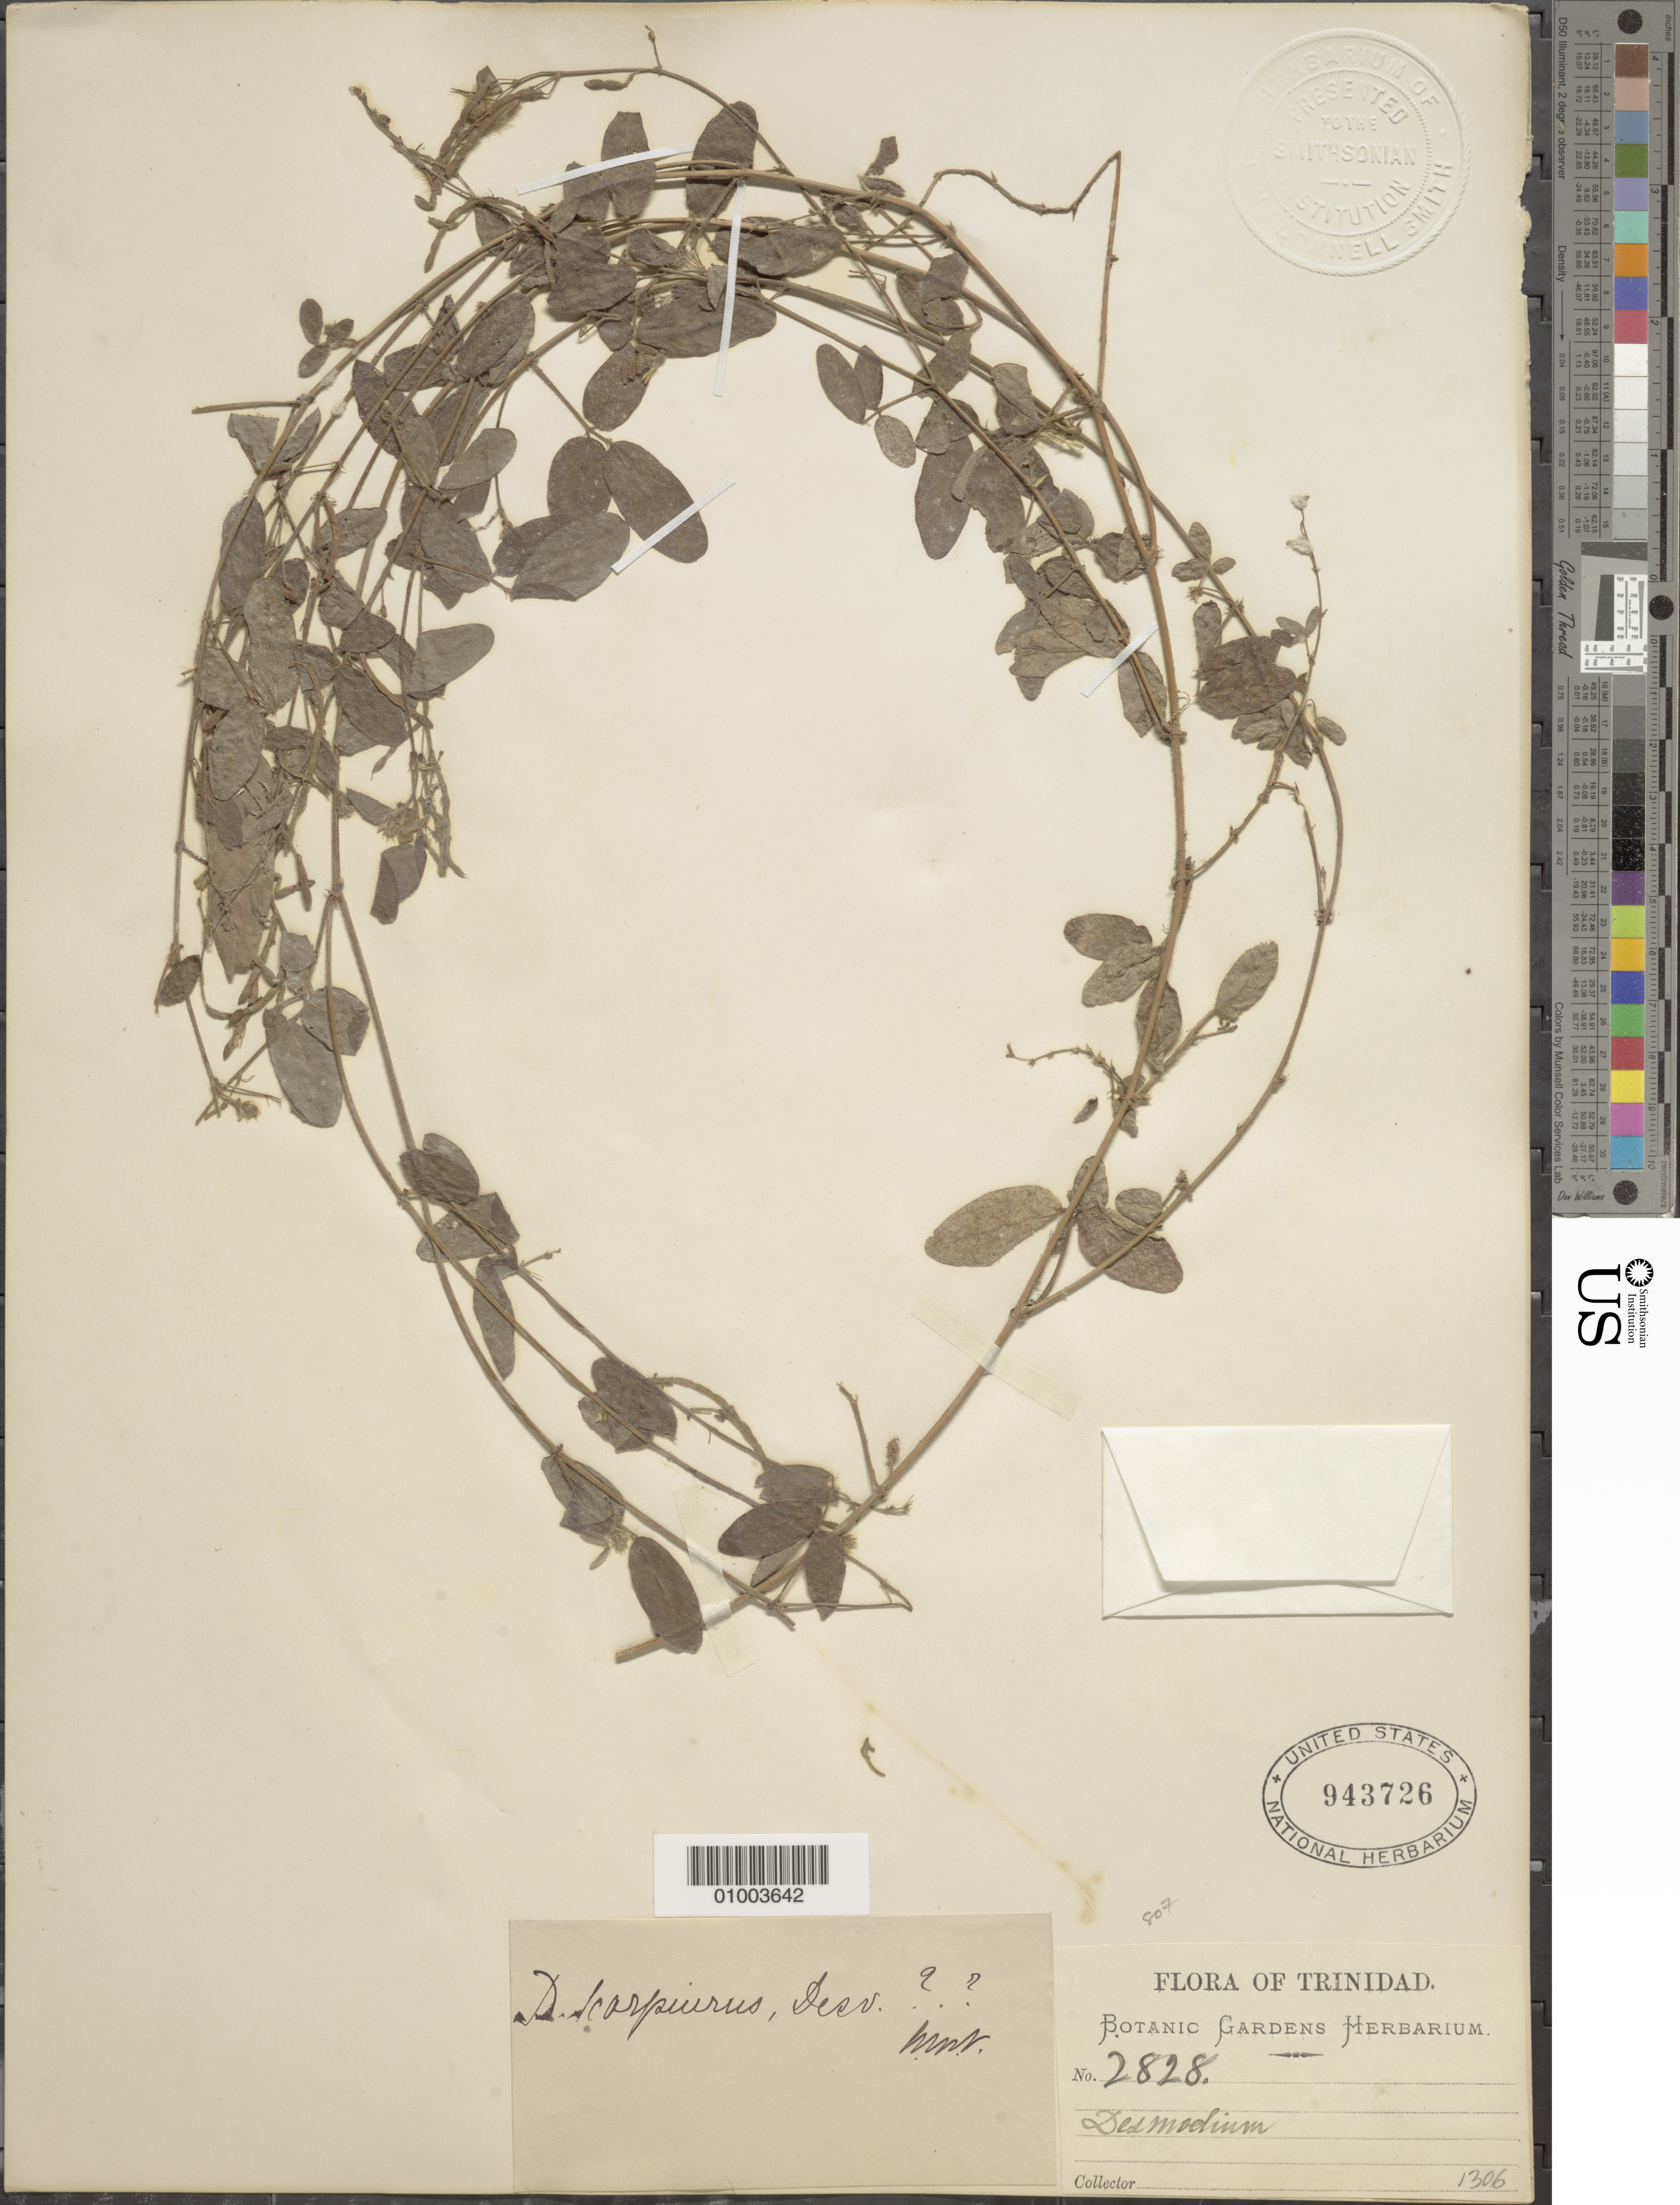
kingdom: Plantae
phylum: Tracheophyta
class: Magnoliopsida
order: Fabales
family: Fabaceae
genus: Desmodium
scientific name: Desmodium scorpiurus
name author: (Sw.) Desv. ex DC.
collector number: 2828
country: Trinidad and Tobago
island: Trinidad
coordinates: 0 N, 0 E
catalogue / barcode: US 943726